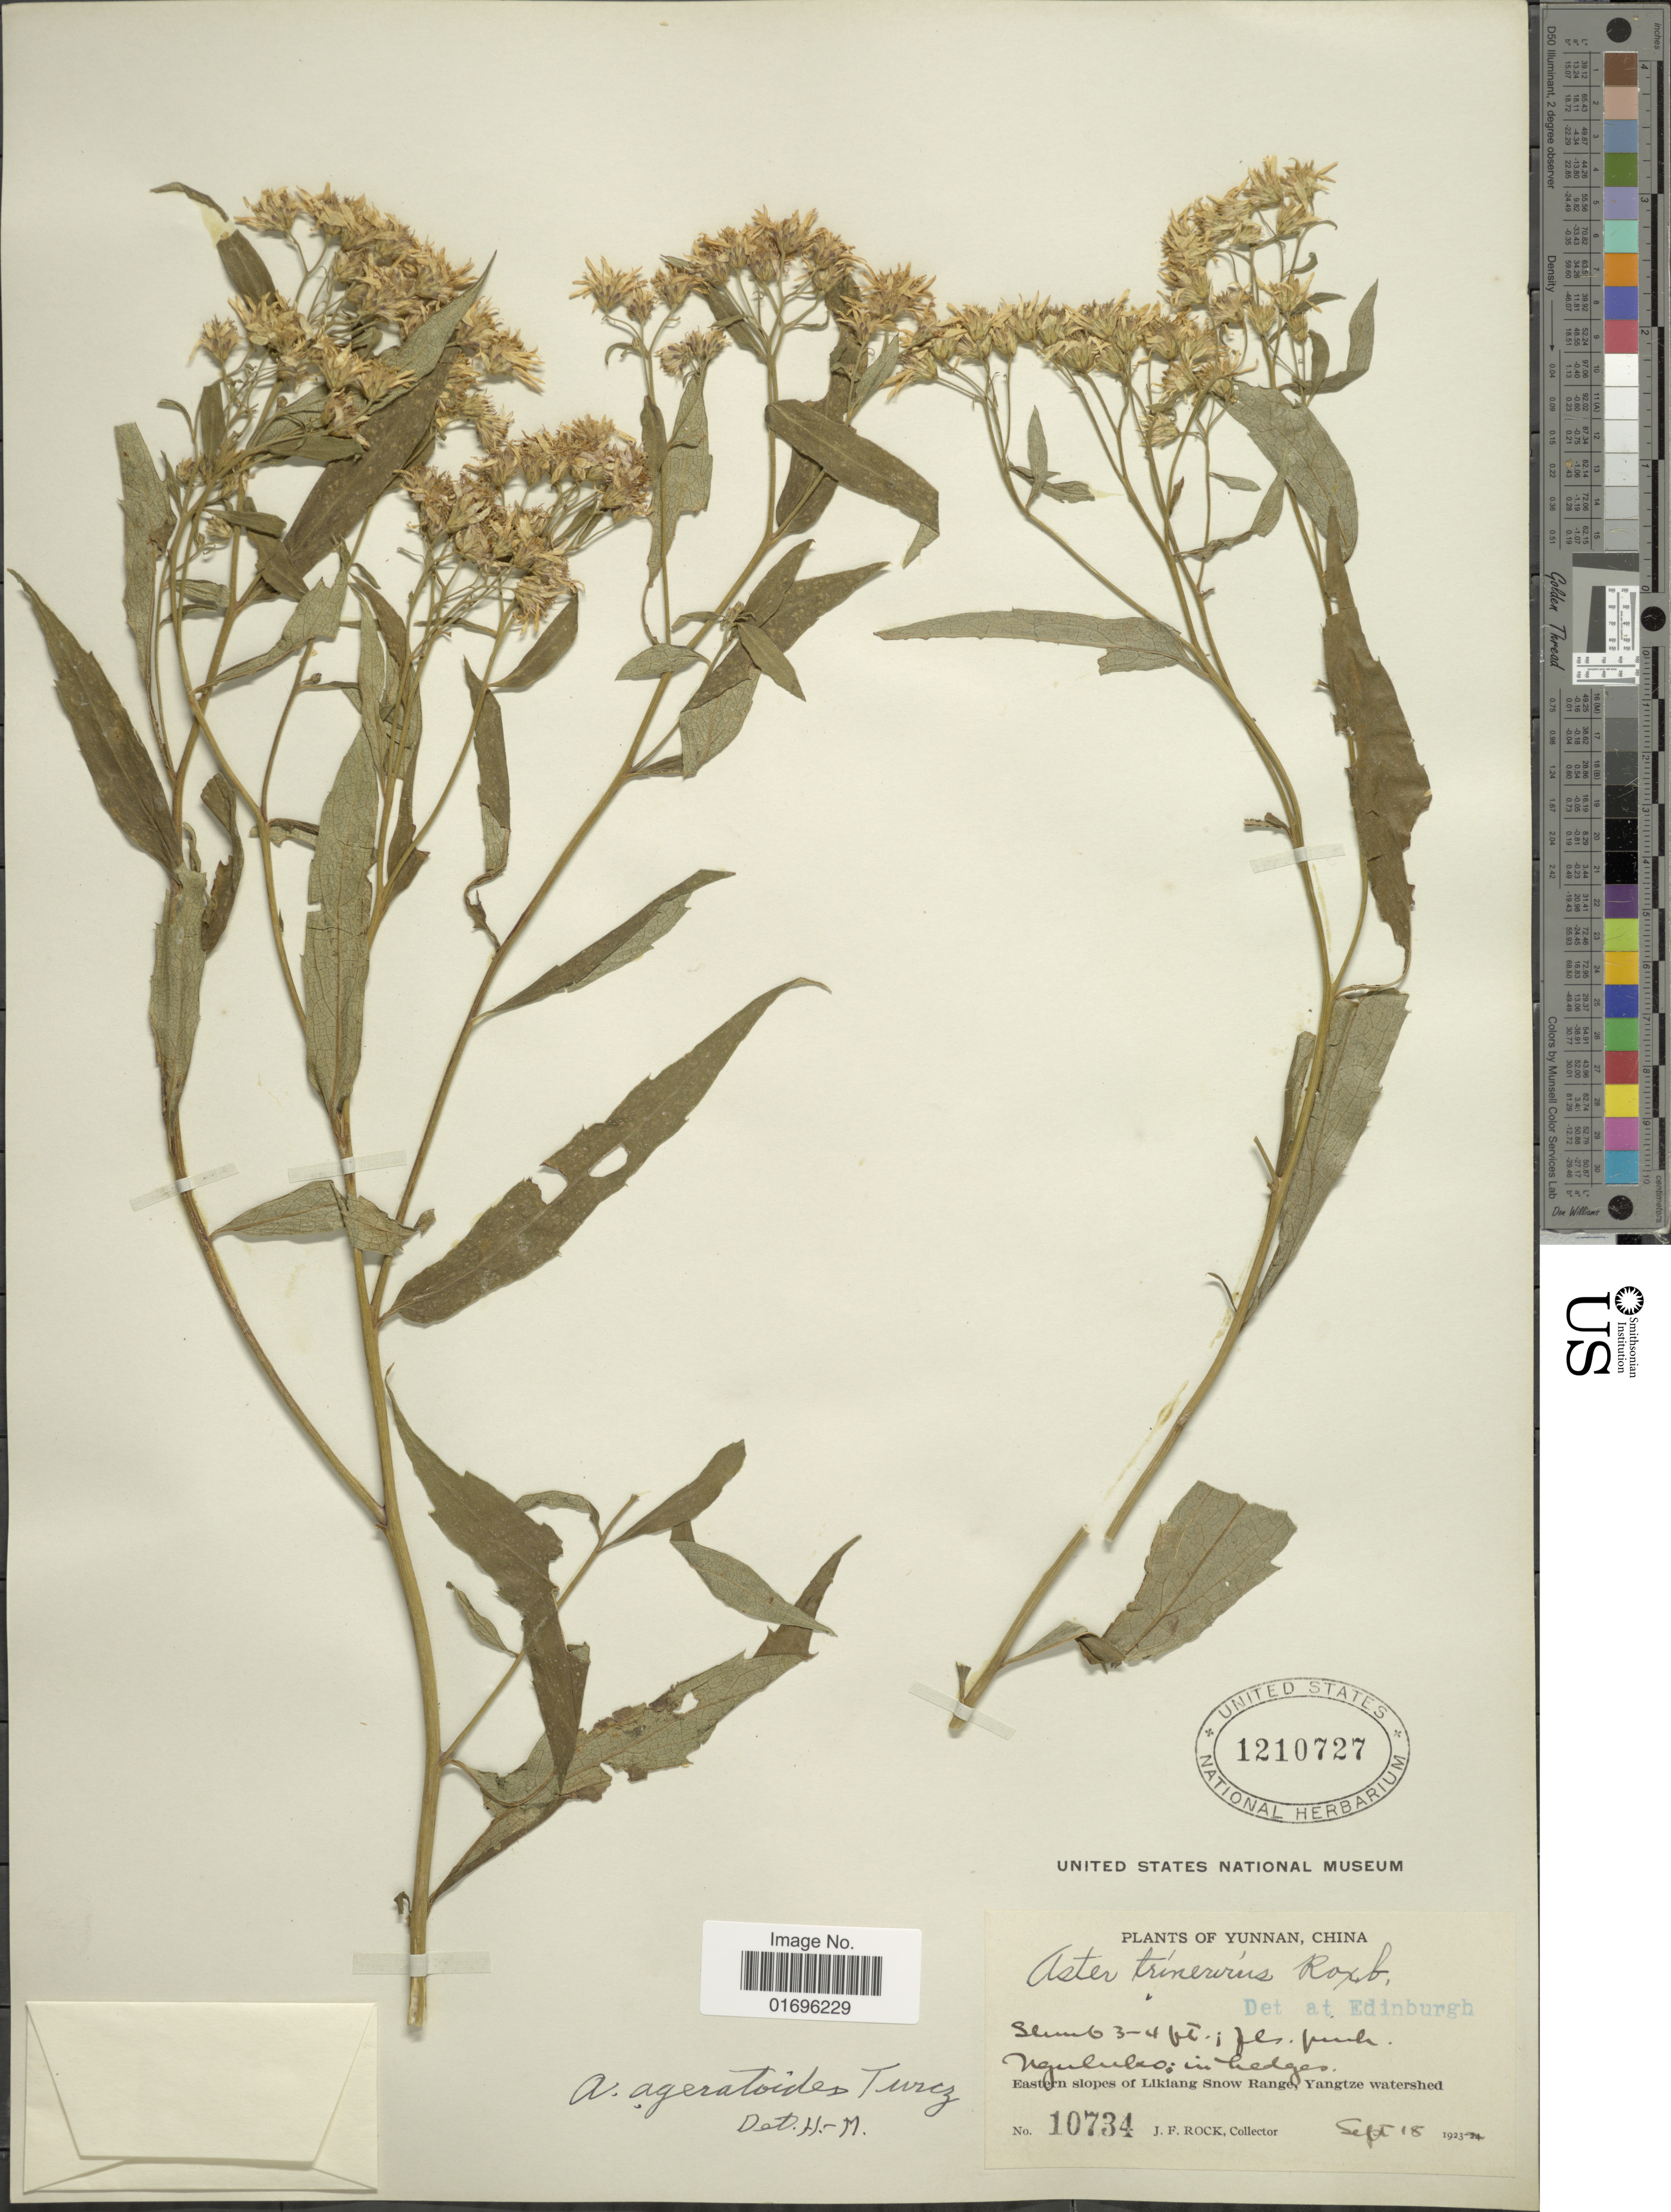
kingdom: Plantae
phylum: Tracheophyta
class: Magnoliopsida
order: Asterales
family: Asteraceae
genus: Aster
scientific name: Aster ageratoides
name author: Turcz.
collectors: J. Rock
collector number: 10734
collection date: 1923-09-18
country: China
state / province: Yunnan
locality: Ngululao; in hedges. Eastern slopes of Likiang Snow Range, Yangtze watershed.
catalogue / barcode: US 1210727